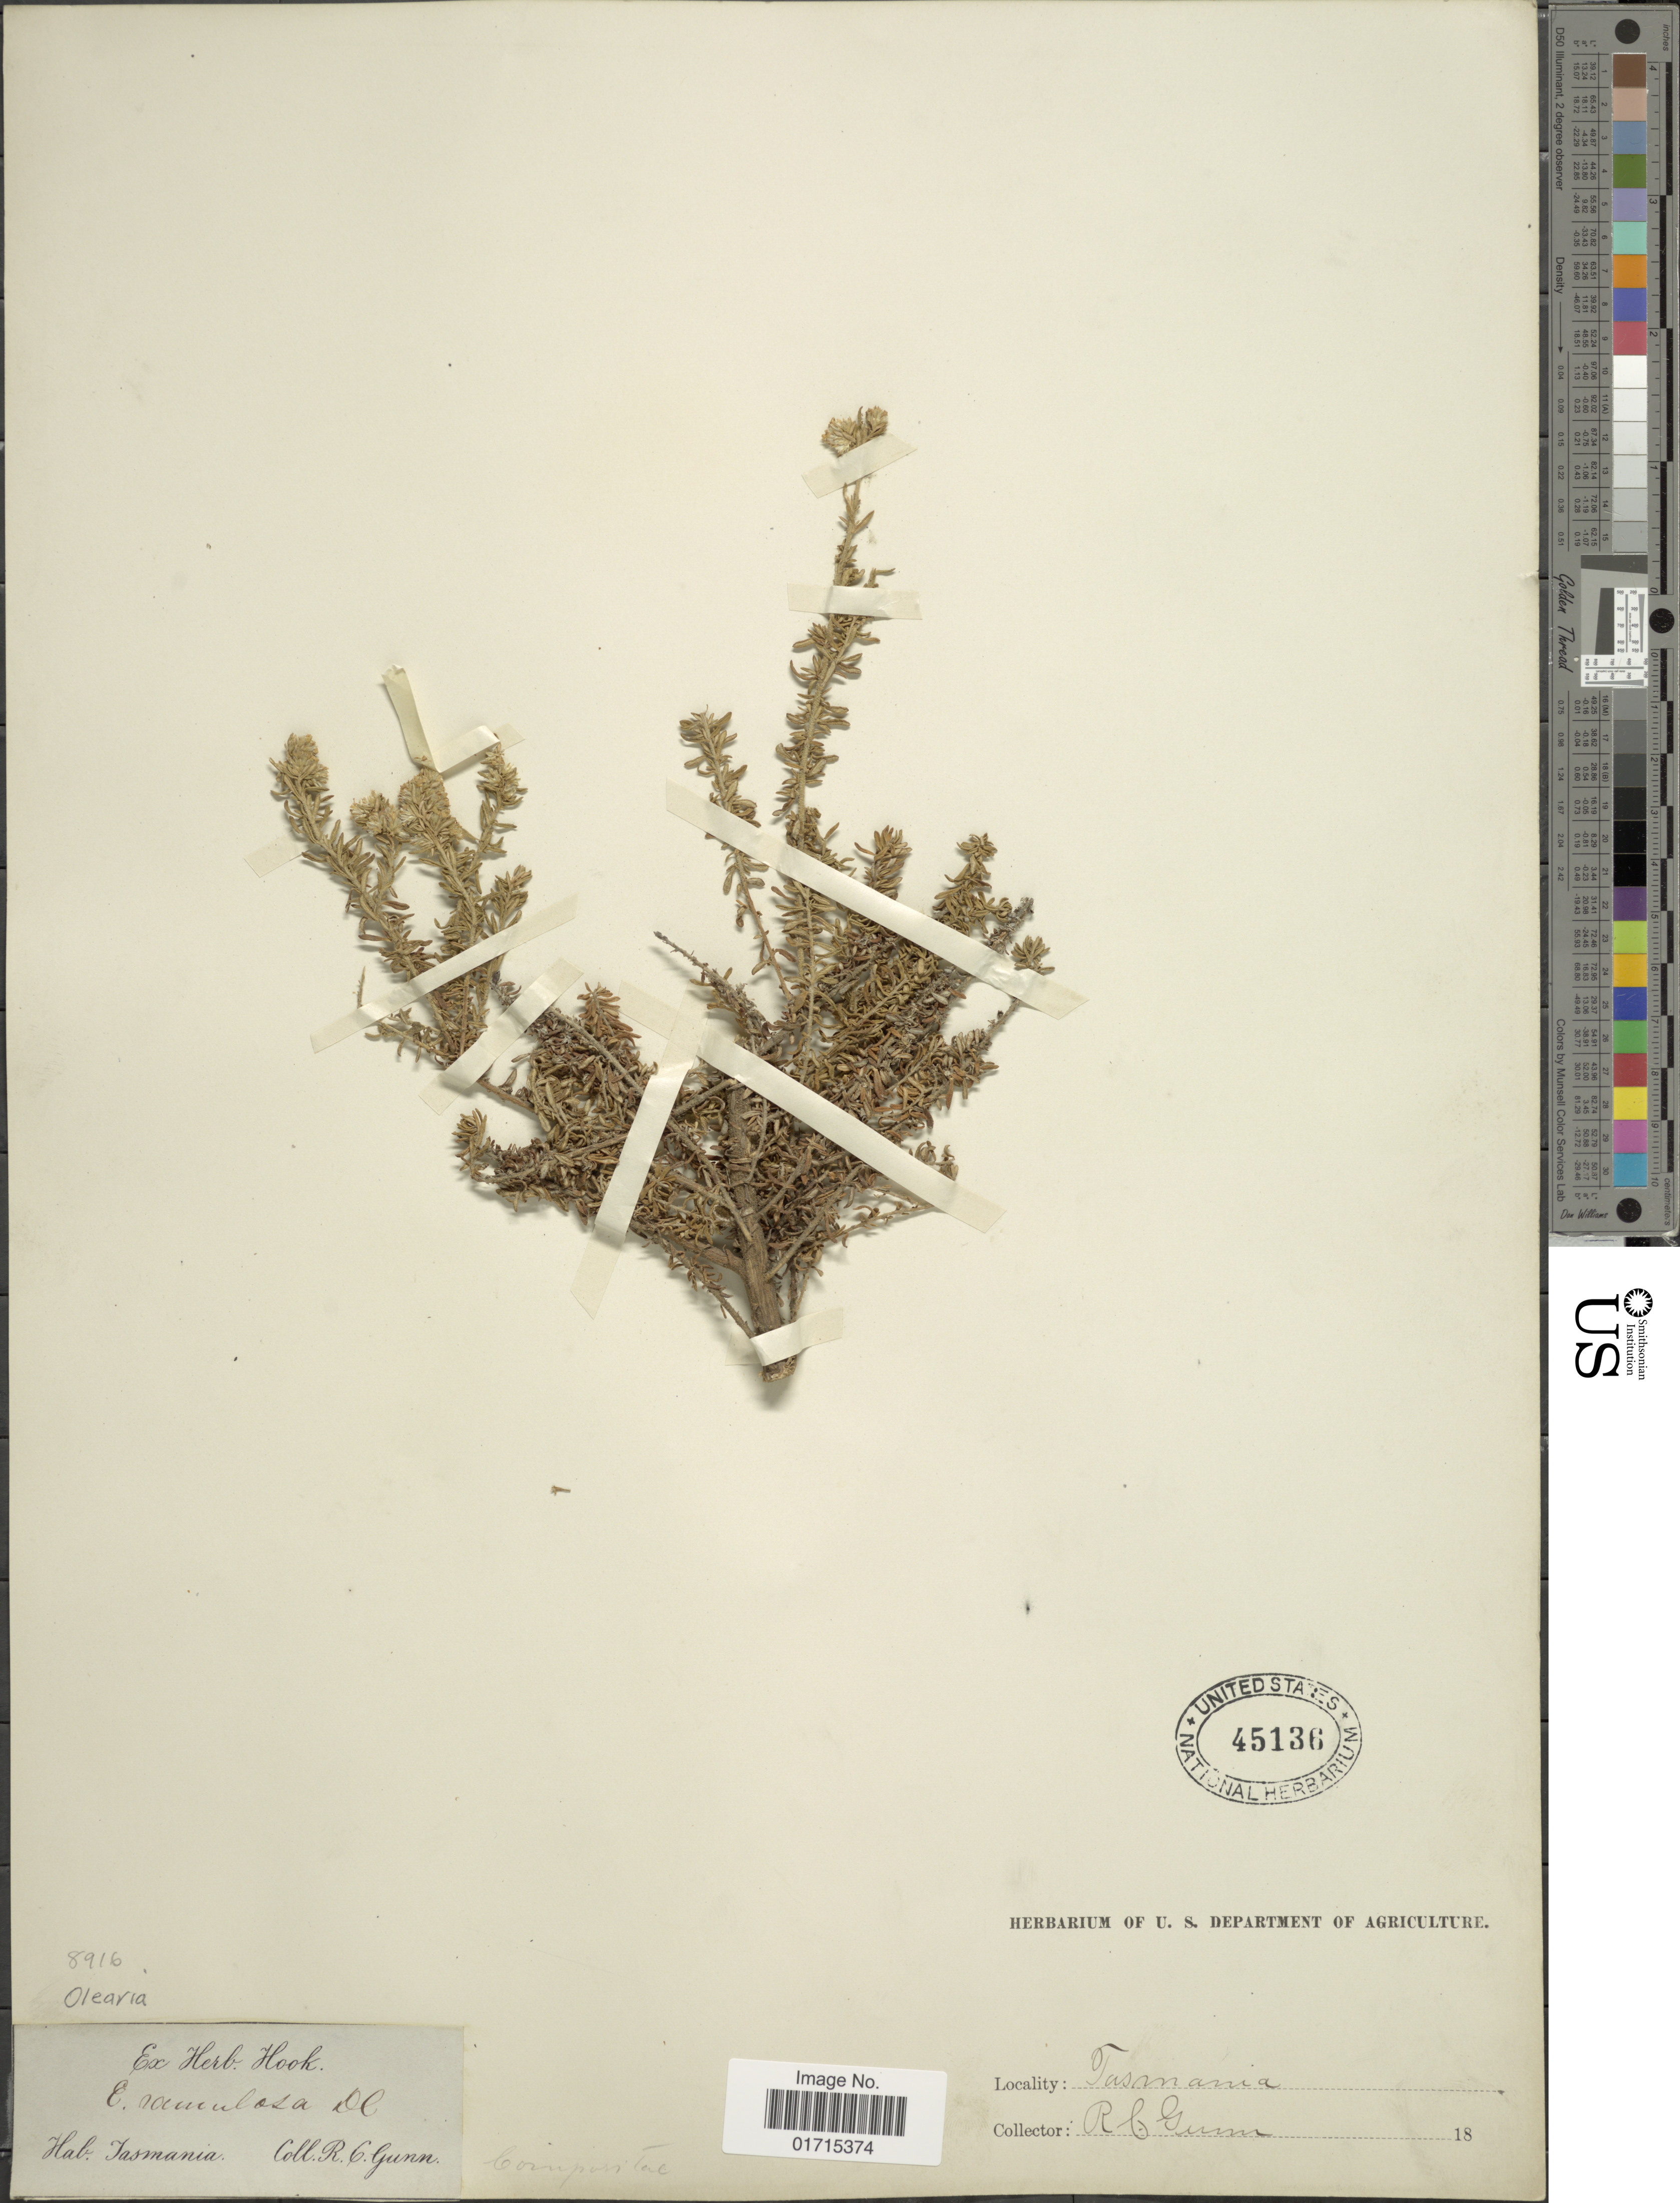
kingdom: Plantae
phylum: Tracheophyta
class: Magnoliopsida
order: Asterales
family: Asteraceae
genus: Olearia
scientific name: Olearia ramulosa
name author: (Labill.) Benth.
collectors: R. Gunn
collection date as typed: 18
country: Australia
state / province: Tasmania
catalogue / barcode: US 45136